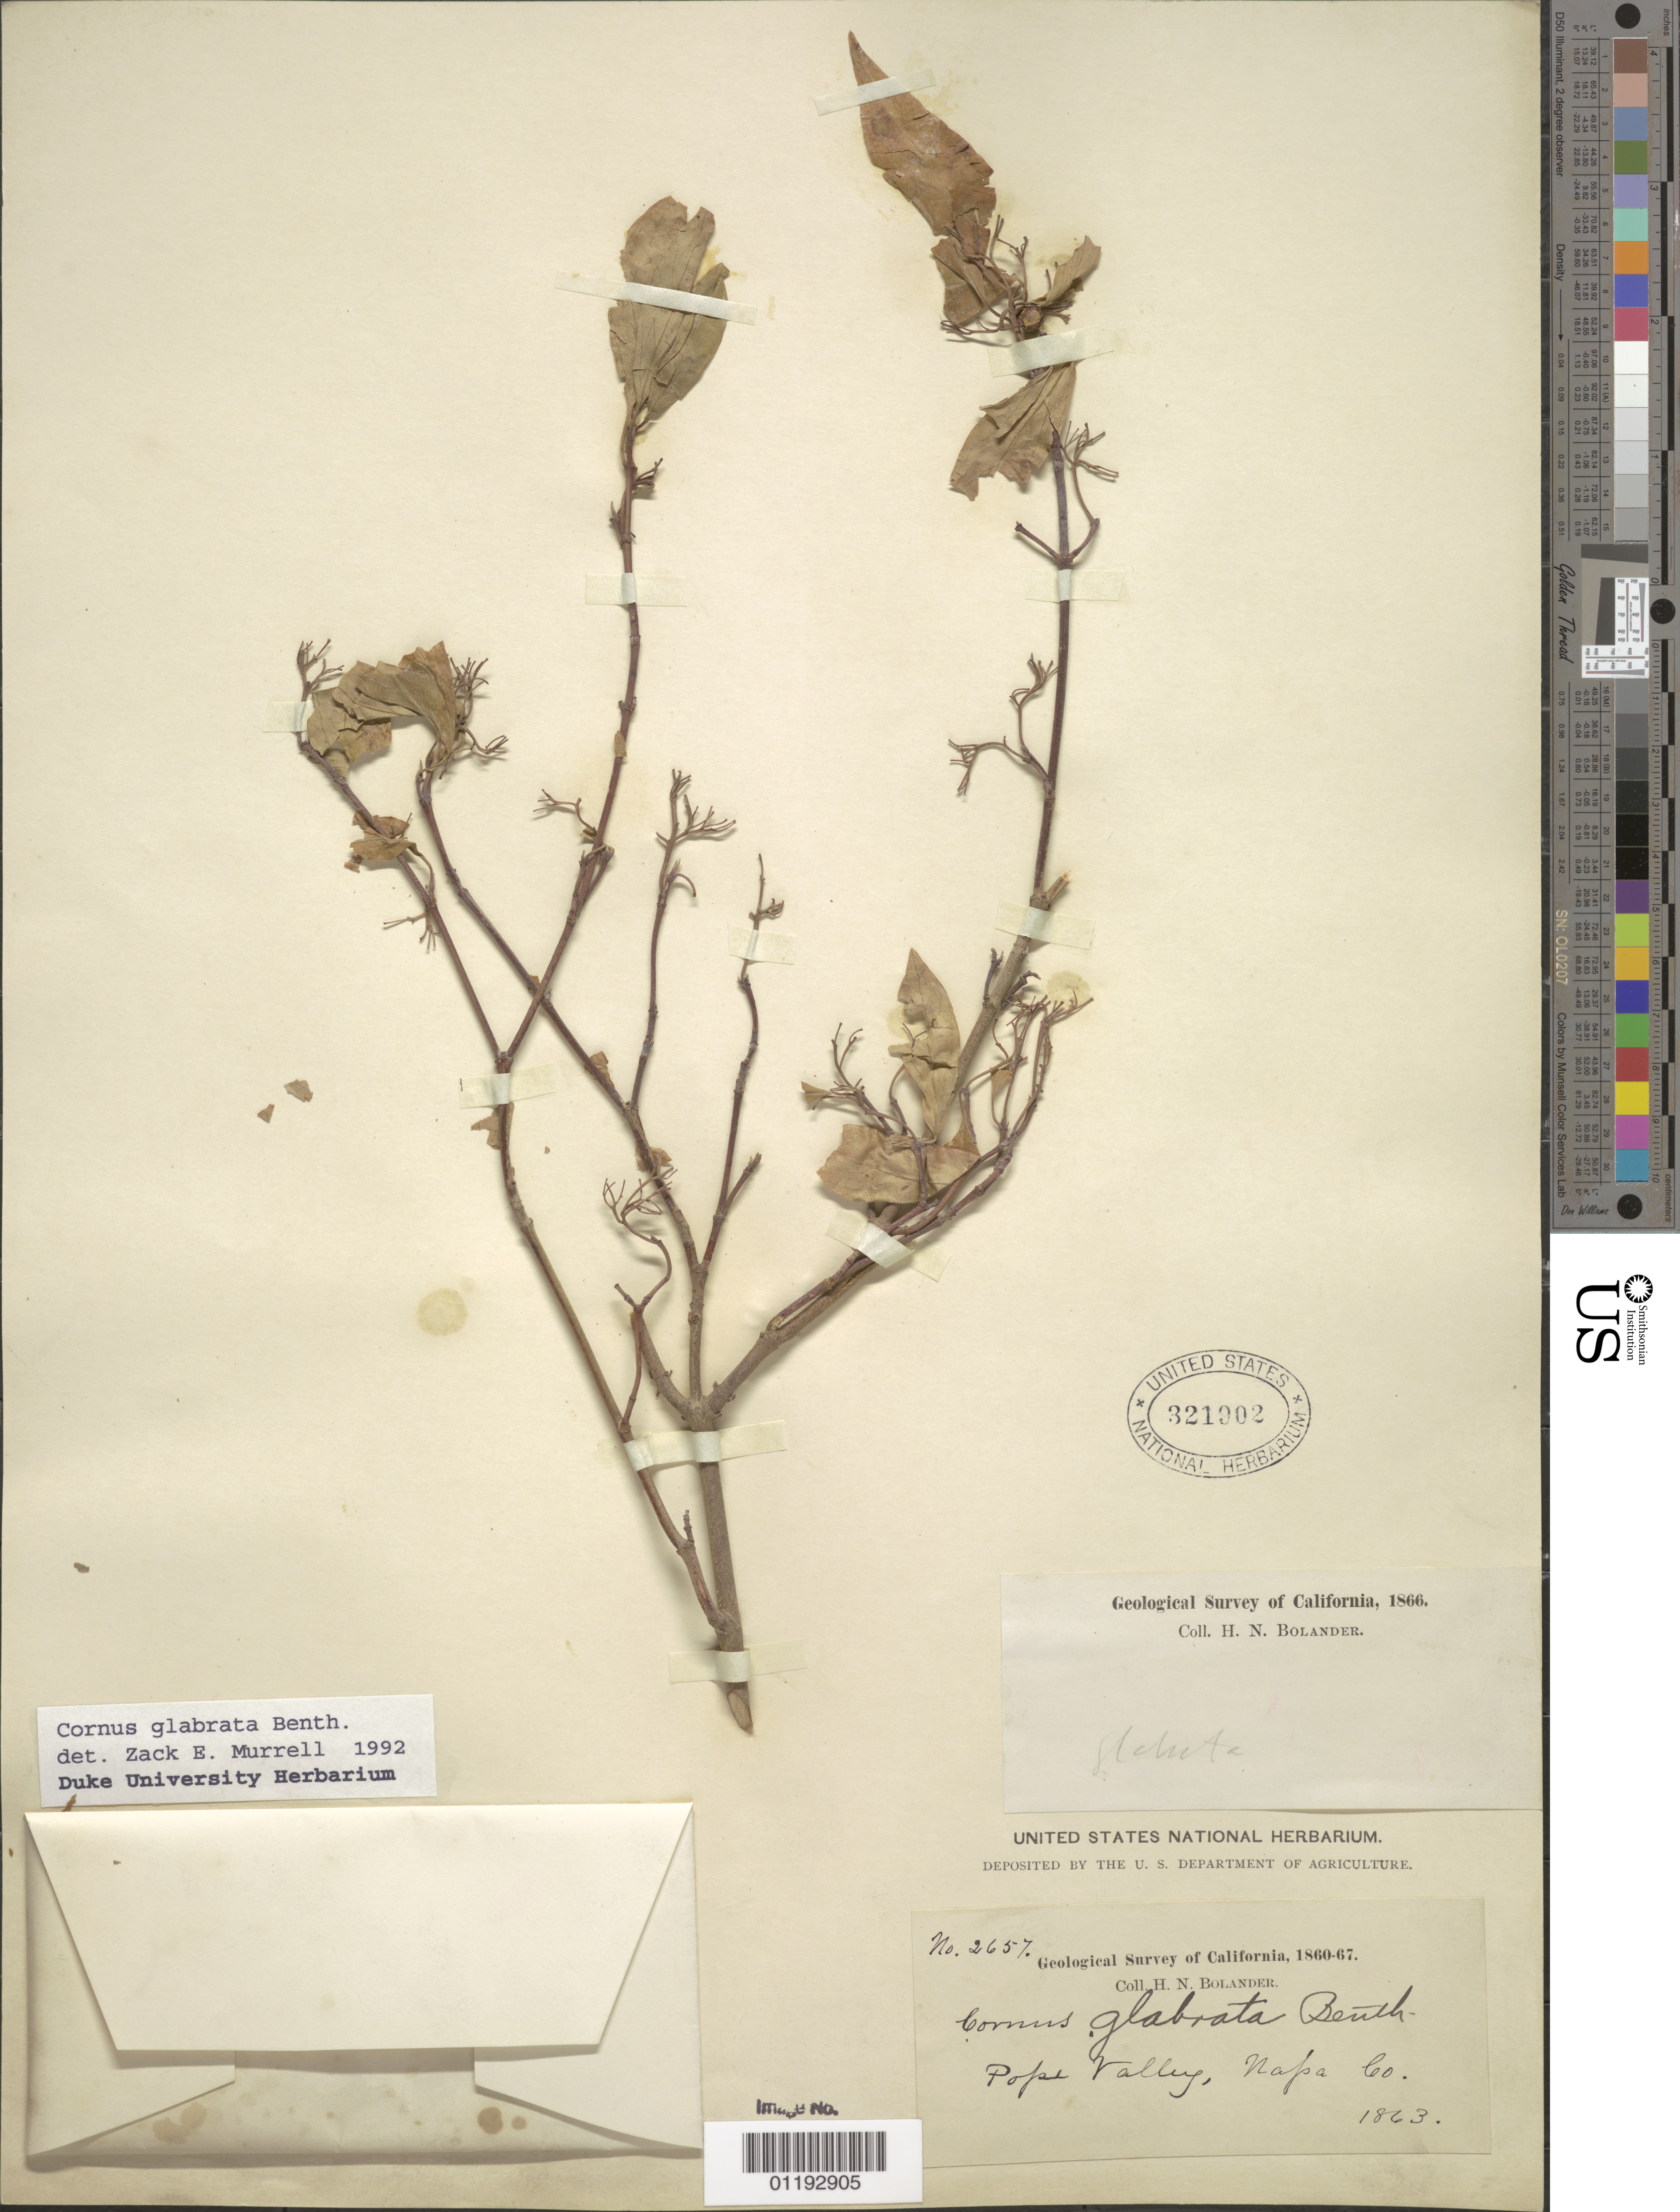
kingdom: Plantae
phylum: Tracheophyta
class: Magnoliopsida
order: Cornales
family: Cornaceae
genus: Cornus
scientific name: Cornus glabrata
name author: Benth.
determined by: Murrell, Z. E.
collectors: H. Bolander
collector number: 2657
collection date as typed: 1863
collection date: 1863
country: United States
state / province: California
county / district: Napa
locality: Pope Valley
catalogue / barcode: US 321902